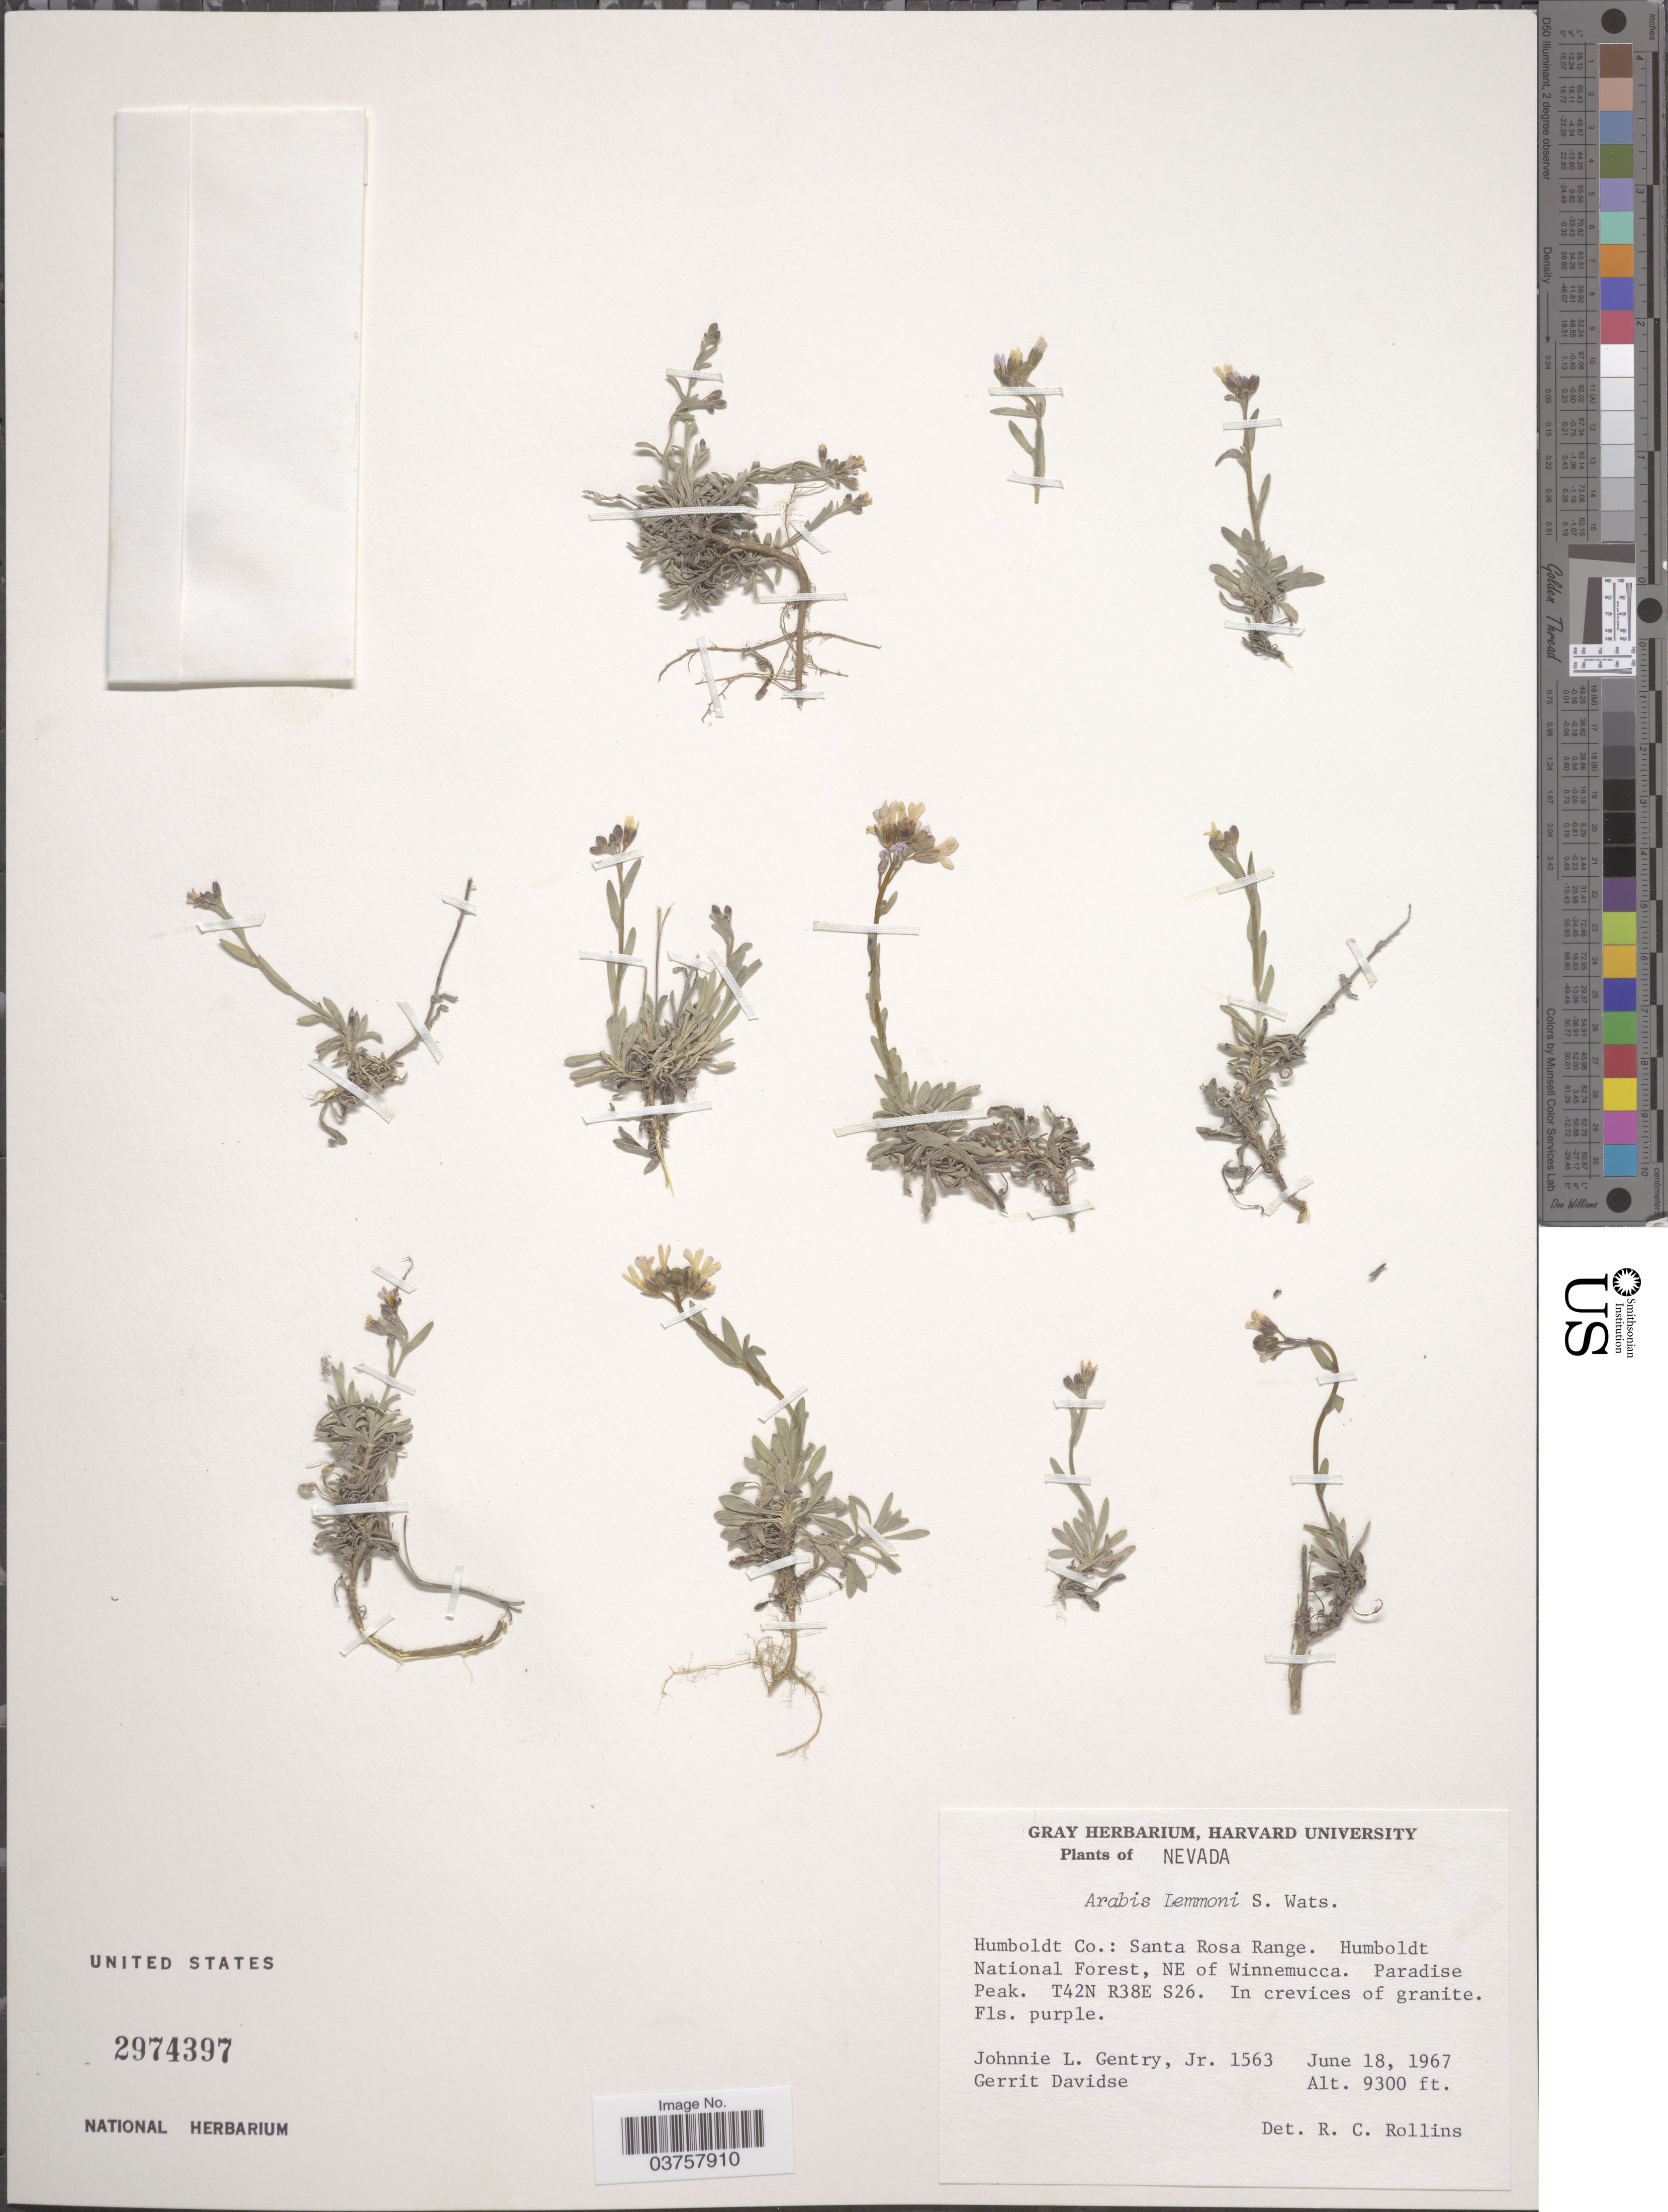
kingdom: Plantae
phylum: Tracheophyta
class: Magnoliopsida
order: Brassicales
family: Brassicaceae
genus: Arabis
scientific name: Arabis lemmonii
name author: S. Watson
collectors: J. L. Gentry & G. Davidse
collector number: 1563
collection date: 1967-06-18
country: United States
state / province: Nevada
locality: Humboldt Co.: Santa Rosa Range. Humboldt National Forest, NE of Winnemucca. Paradise Peak. T42N R38E S26.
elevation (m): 2835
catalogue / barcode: US 2974397